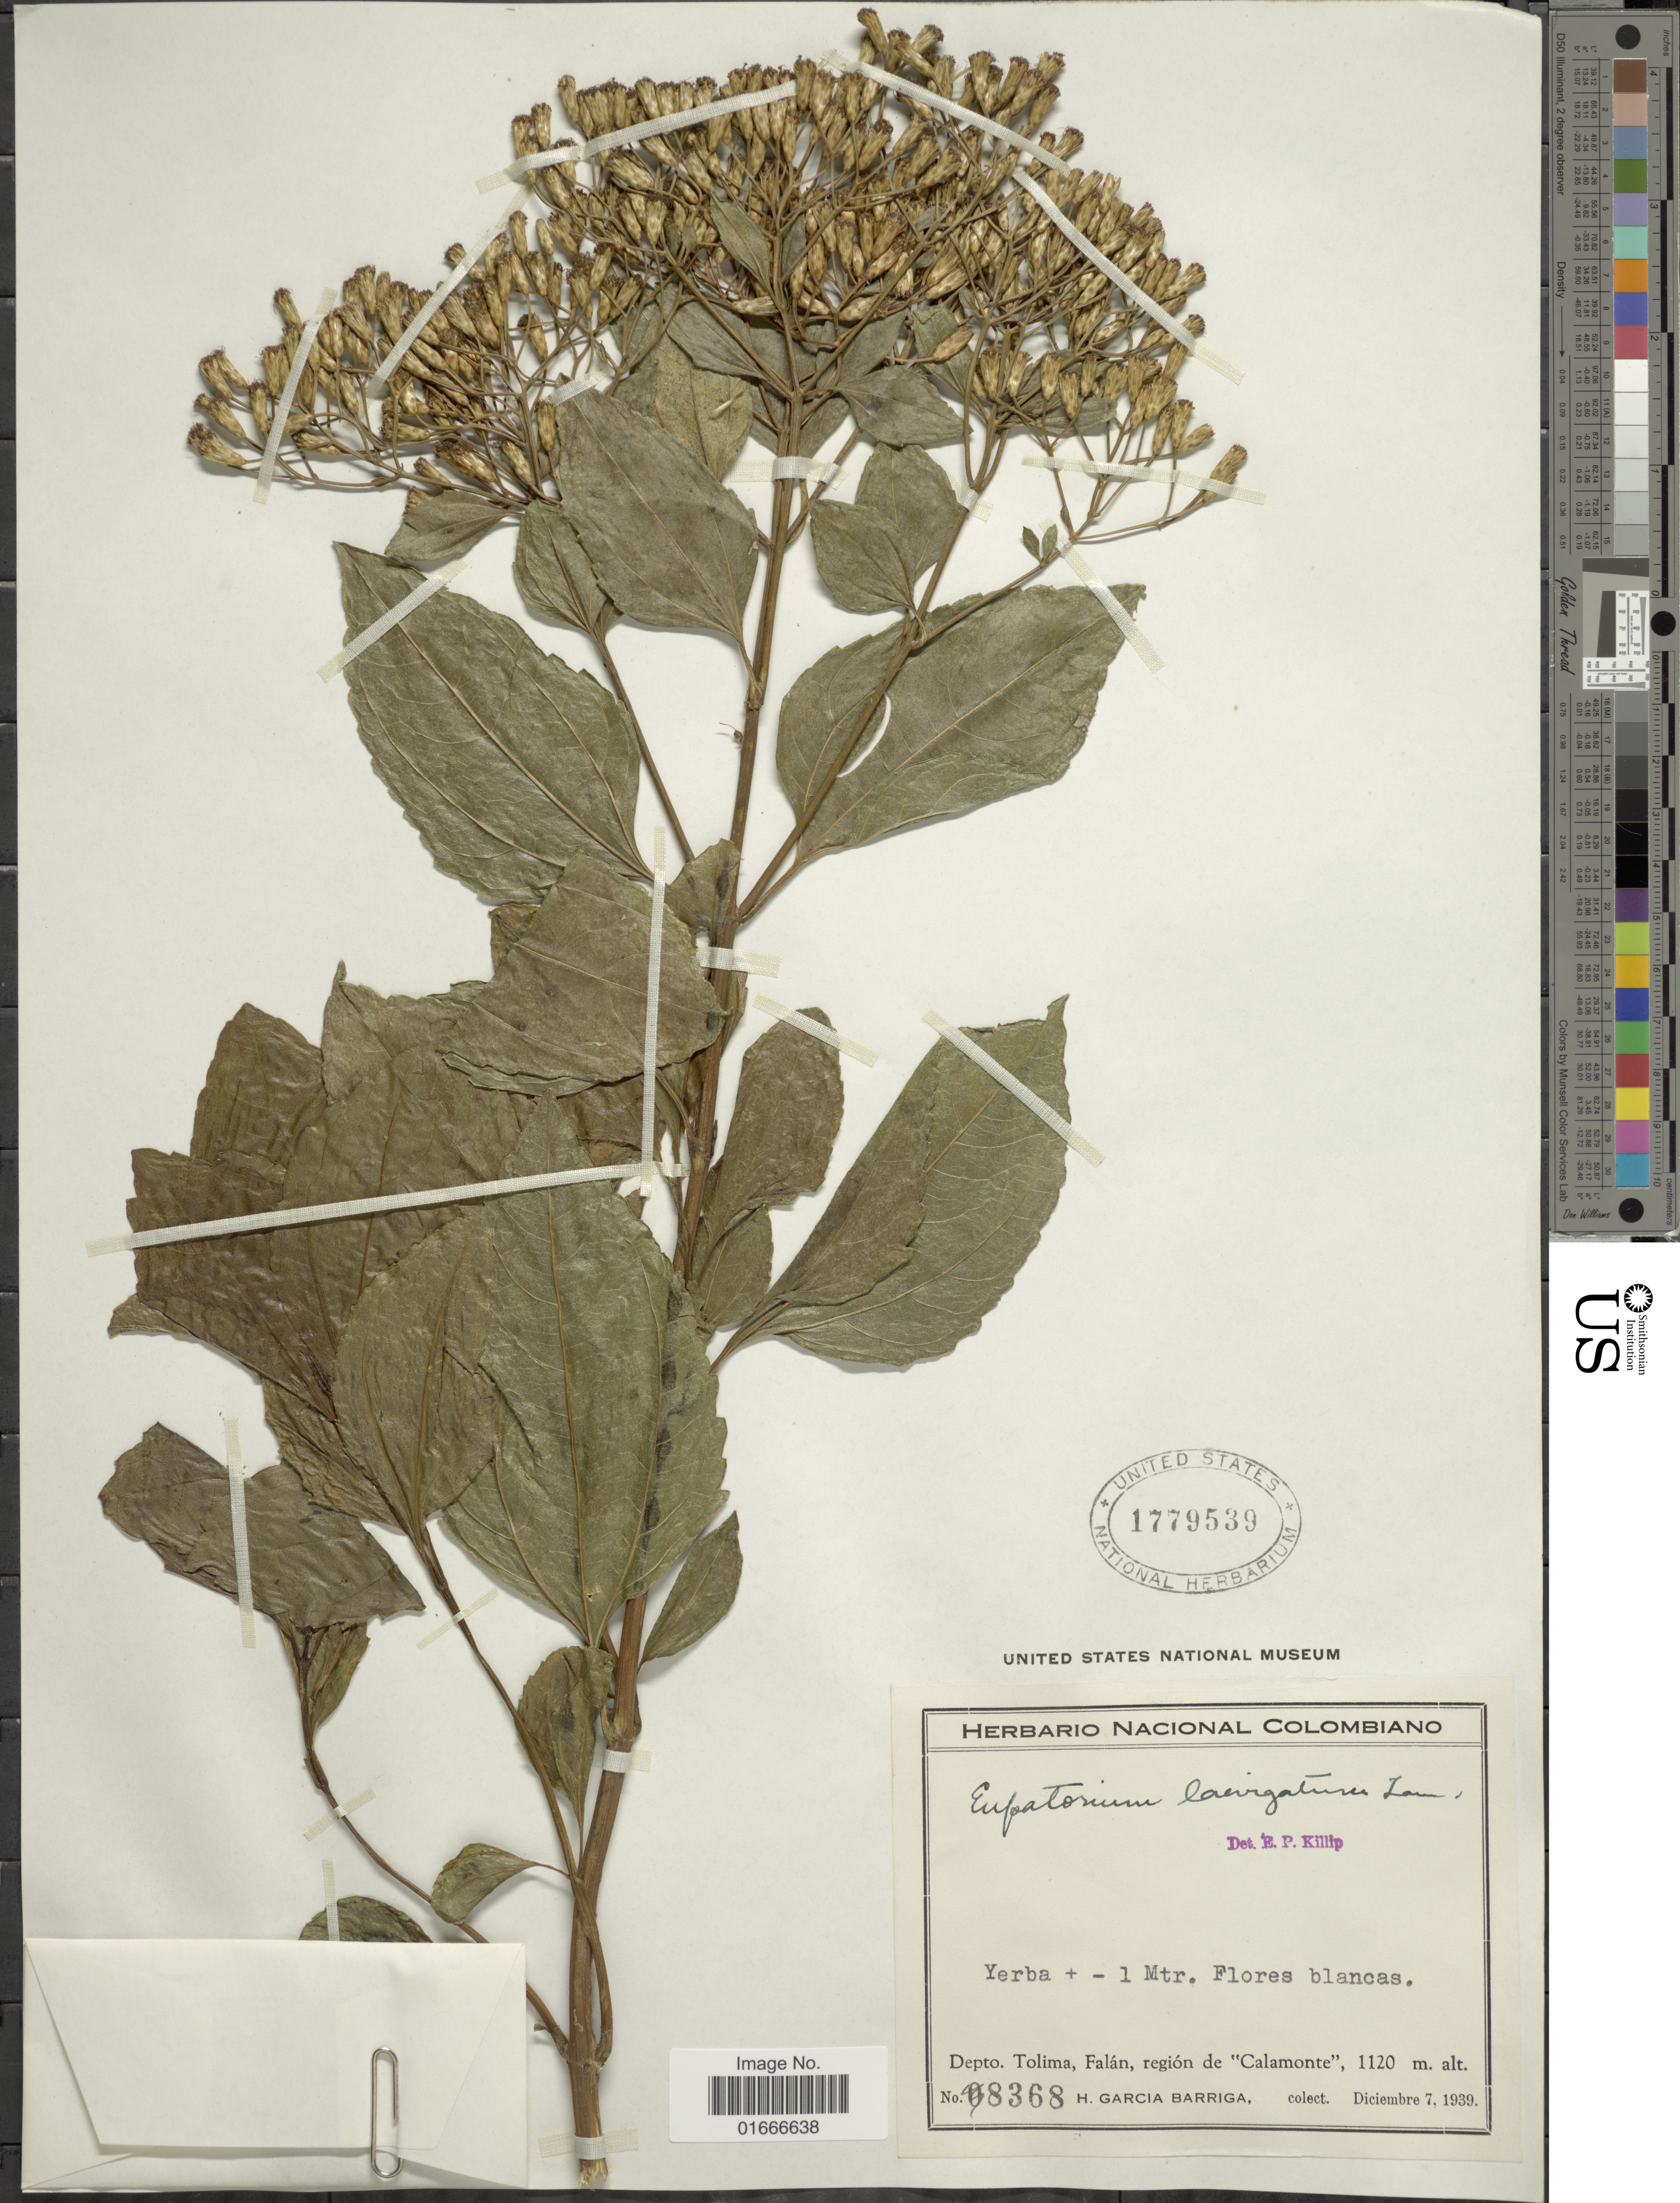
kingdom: Plantae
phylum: Tracheophyta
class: Magnoliopsida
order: Asterales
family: Asteraceae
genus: Chromolaena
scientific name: Chromolaena laevigata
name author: (Lam.) R.M. King & H. Rob.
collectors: H. García Barriga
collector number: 8368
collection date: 1939-12-07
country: Colombia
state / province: Tolima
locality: Falan, region de Calamonte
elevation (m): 1120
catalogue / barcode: US 1779539